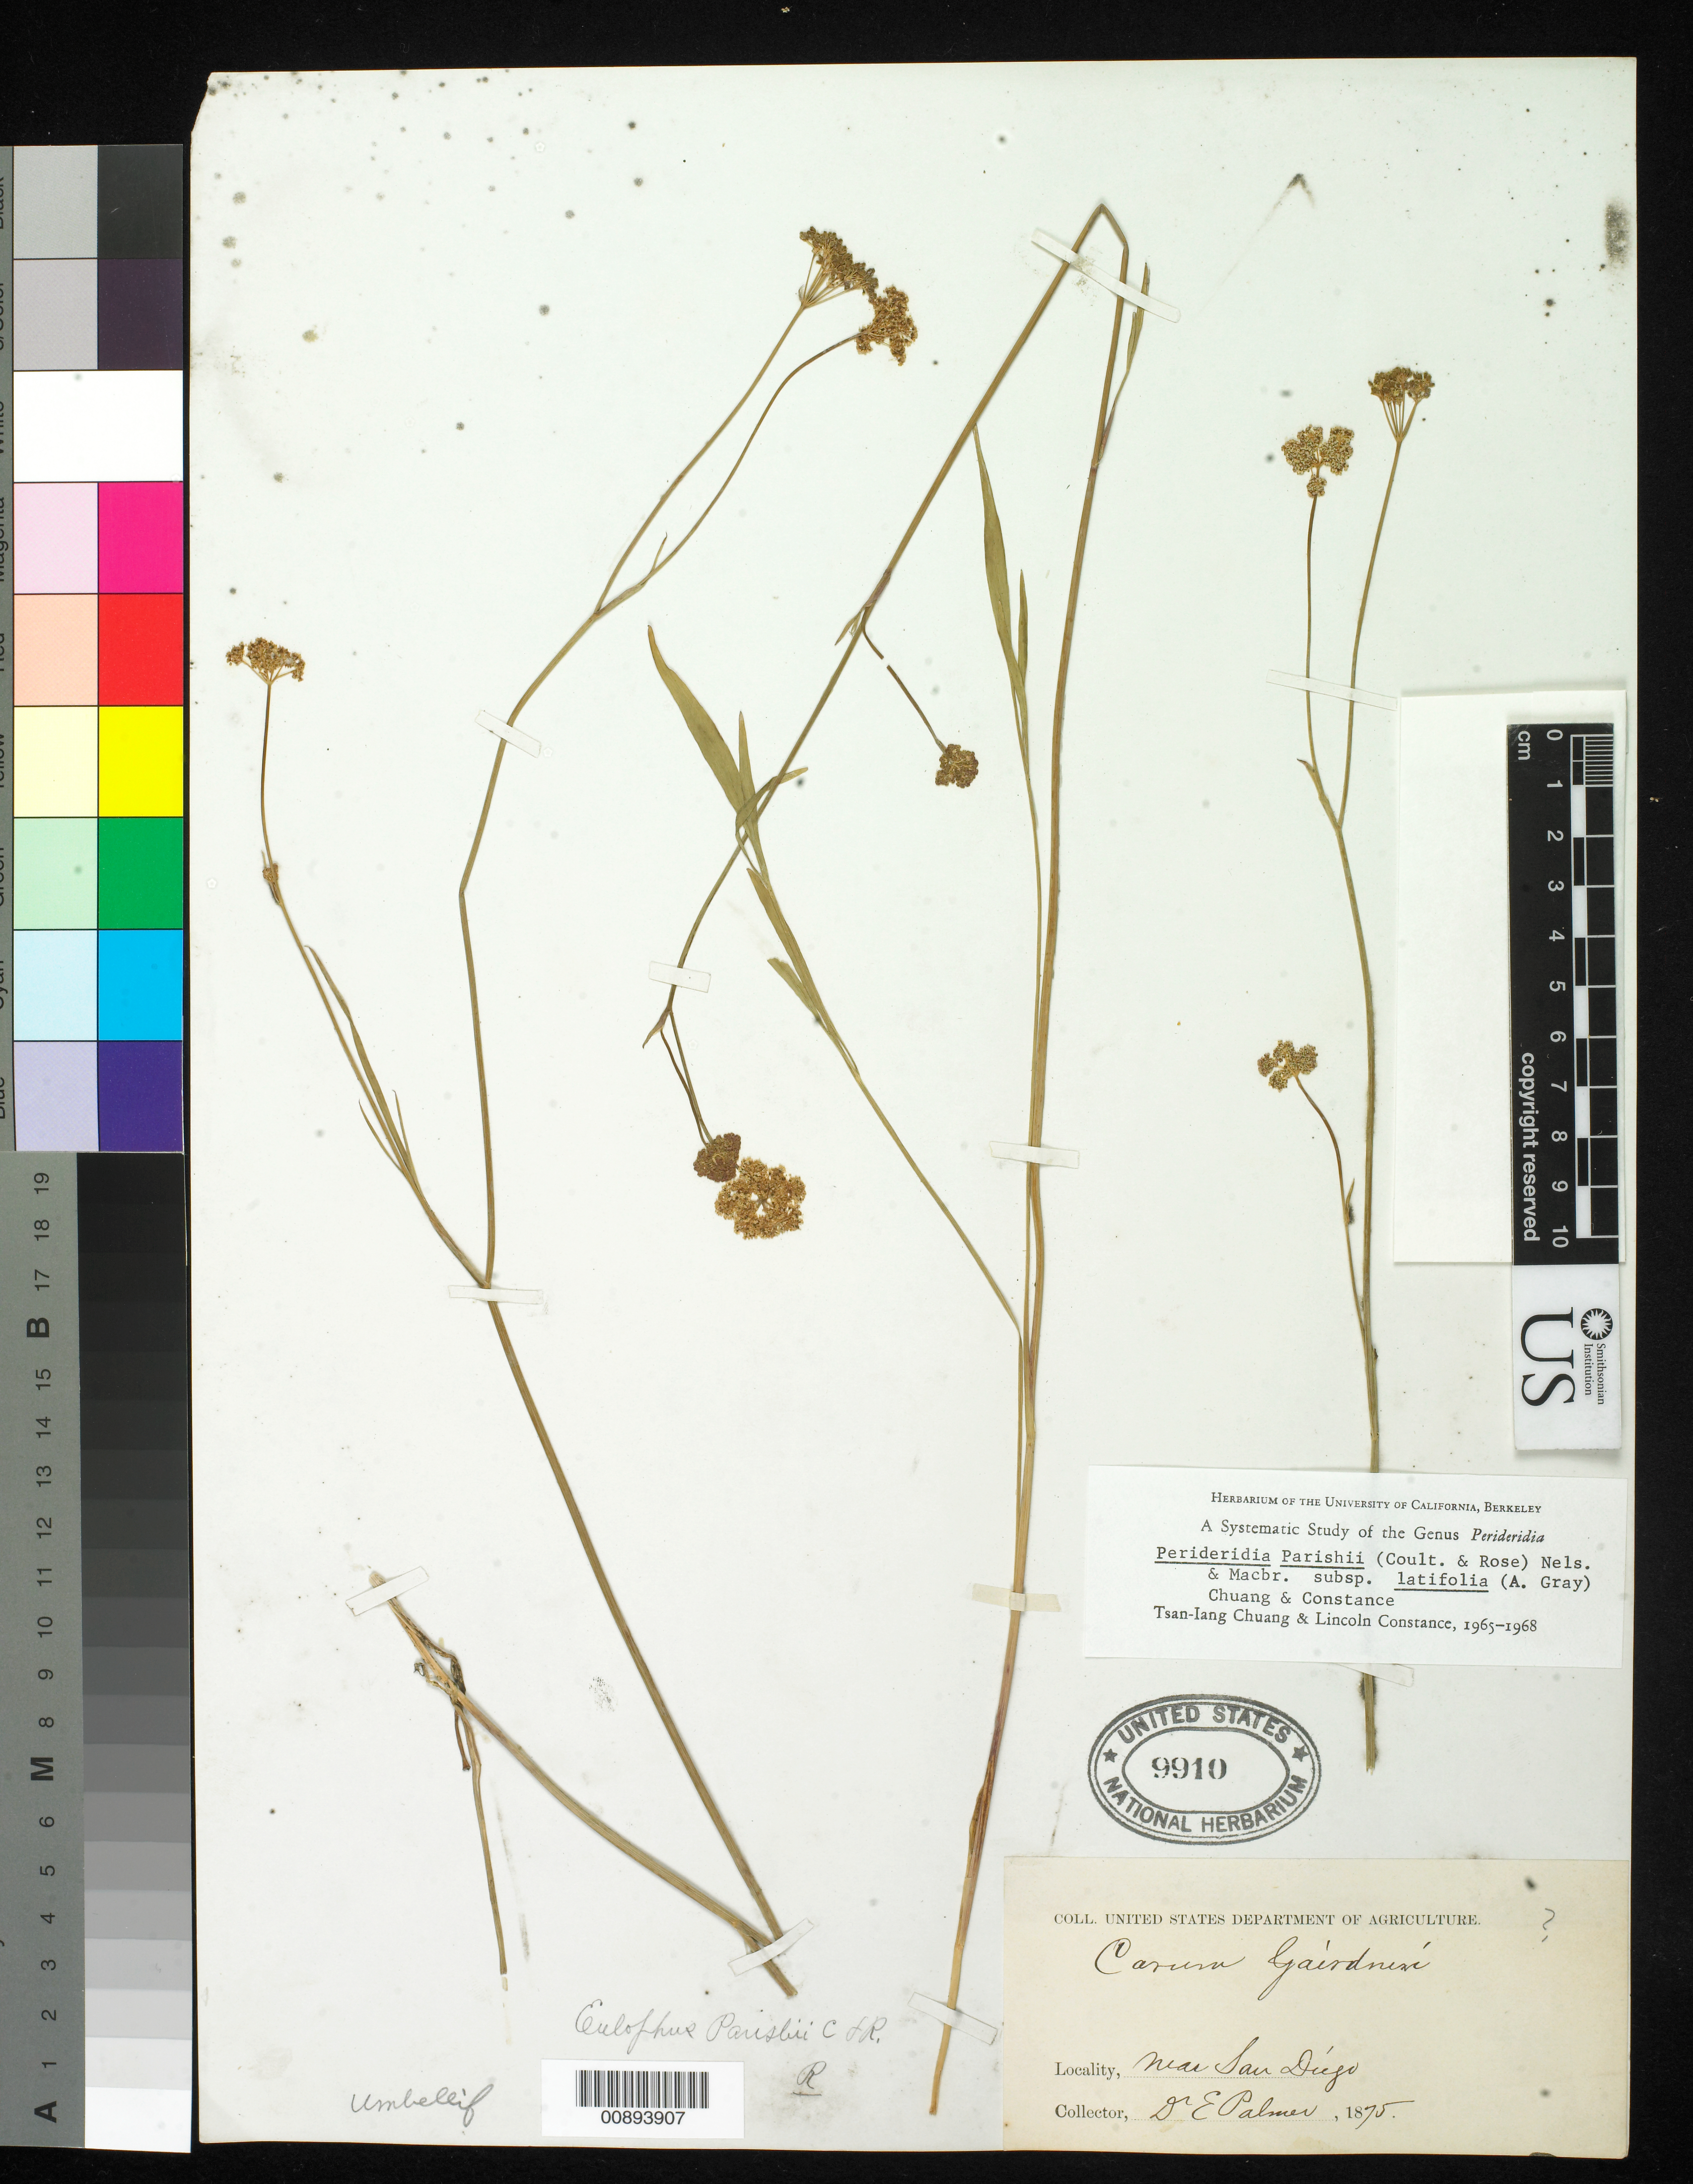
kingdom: Plantae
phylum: Tracheophyta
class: Magnoliopsida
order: Apiales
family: Apiaceae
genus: Perideridia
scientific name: Perideridia parishii subsp. latifolia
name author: A. Gray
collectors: E. Palmer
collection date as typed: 1875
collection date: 1875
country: United States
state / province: California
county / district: San Diego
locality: Near San Diego, California.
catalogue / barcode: US 9910